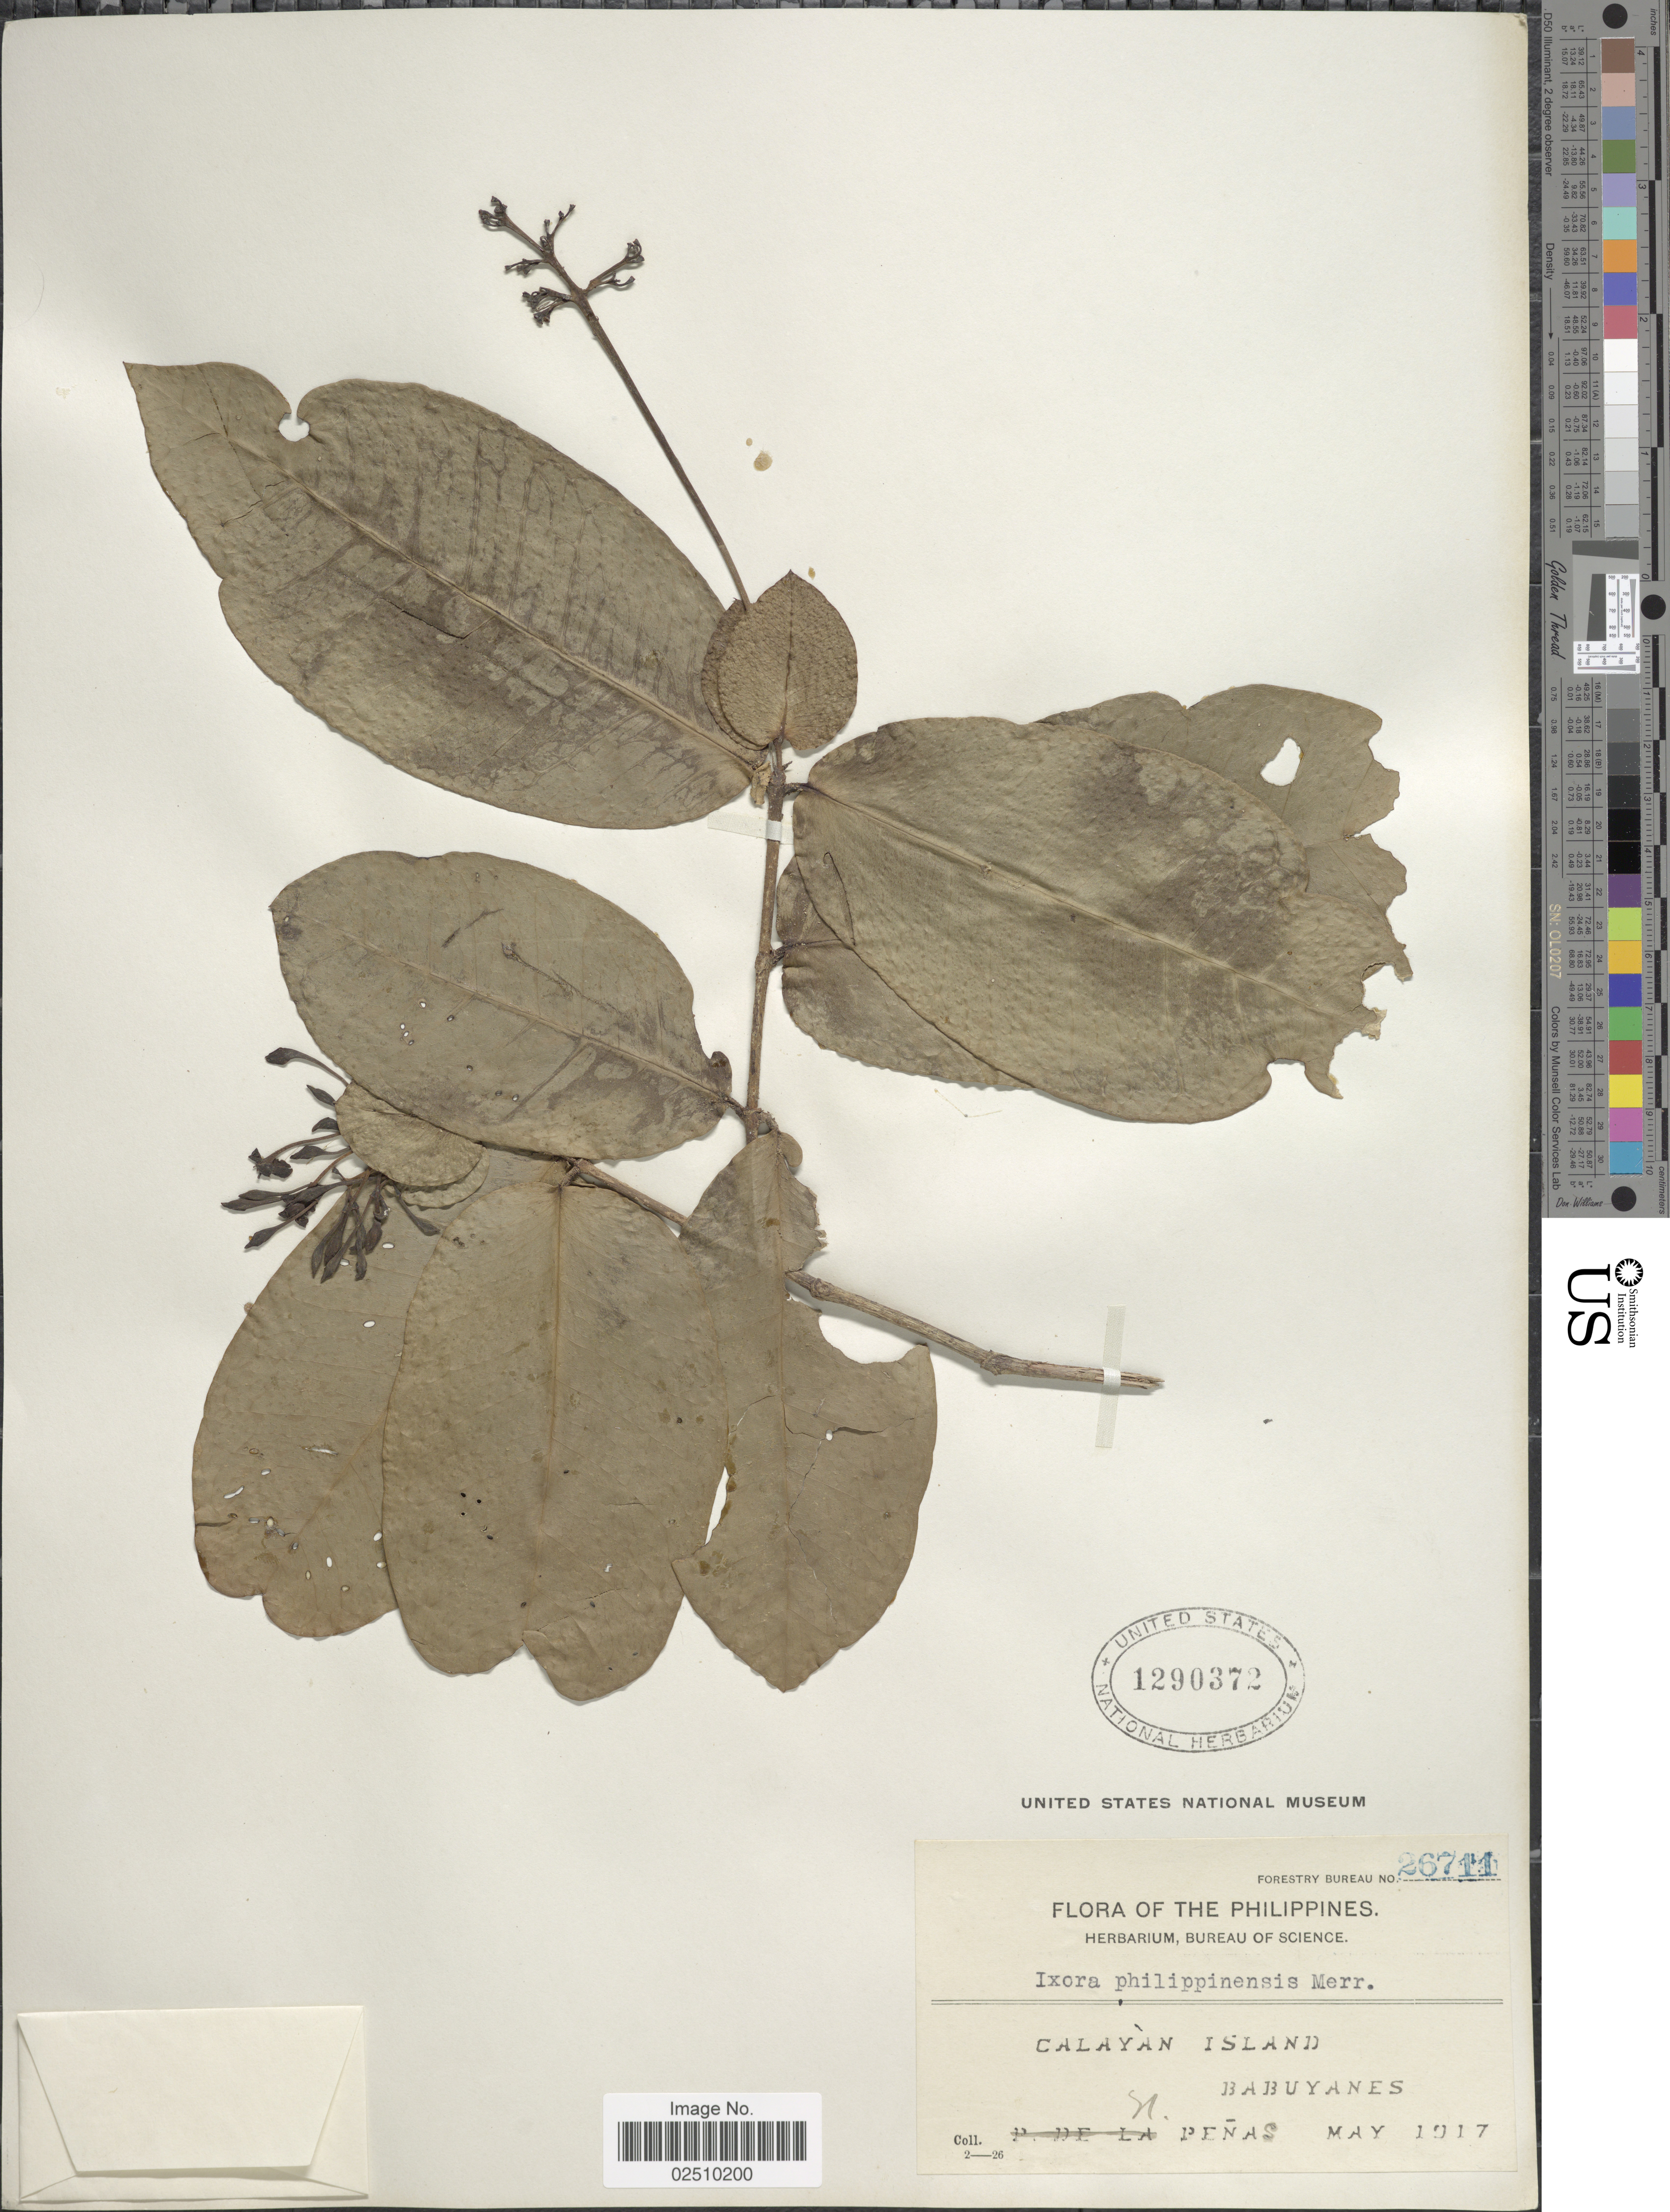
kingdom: Plantae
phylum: Tracheophyta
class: Magnoliopsida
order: Gentianales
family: Rubiaceae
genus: Ixora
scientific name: Ixora philippinensis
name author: Merr.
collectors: N. Penas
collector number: Forestry Bureau 26711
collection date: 1917-05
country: Philippines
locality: Calayan Island, Babuyanes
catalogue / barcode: US 1290372